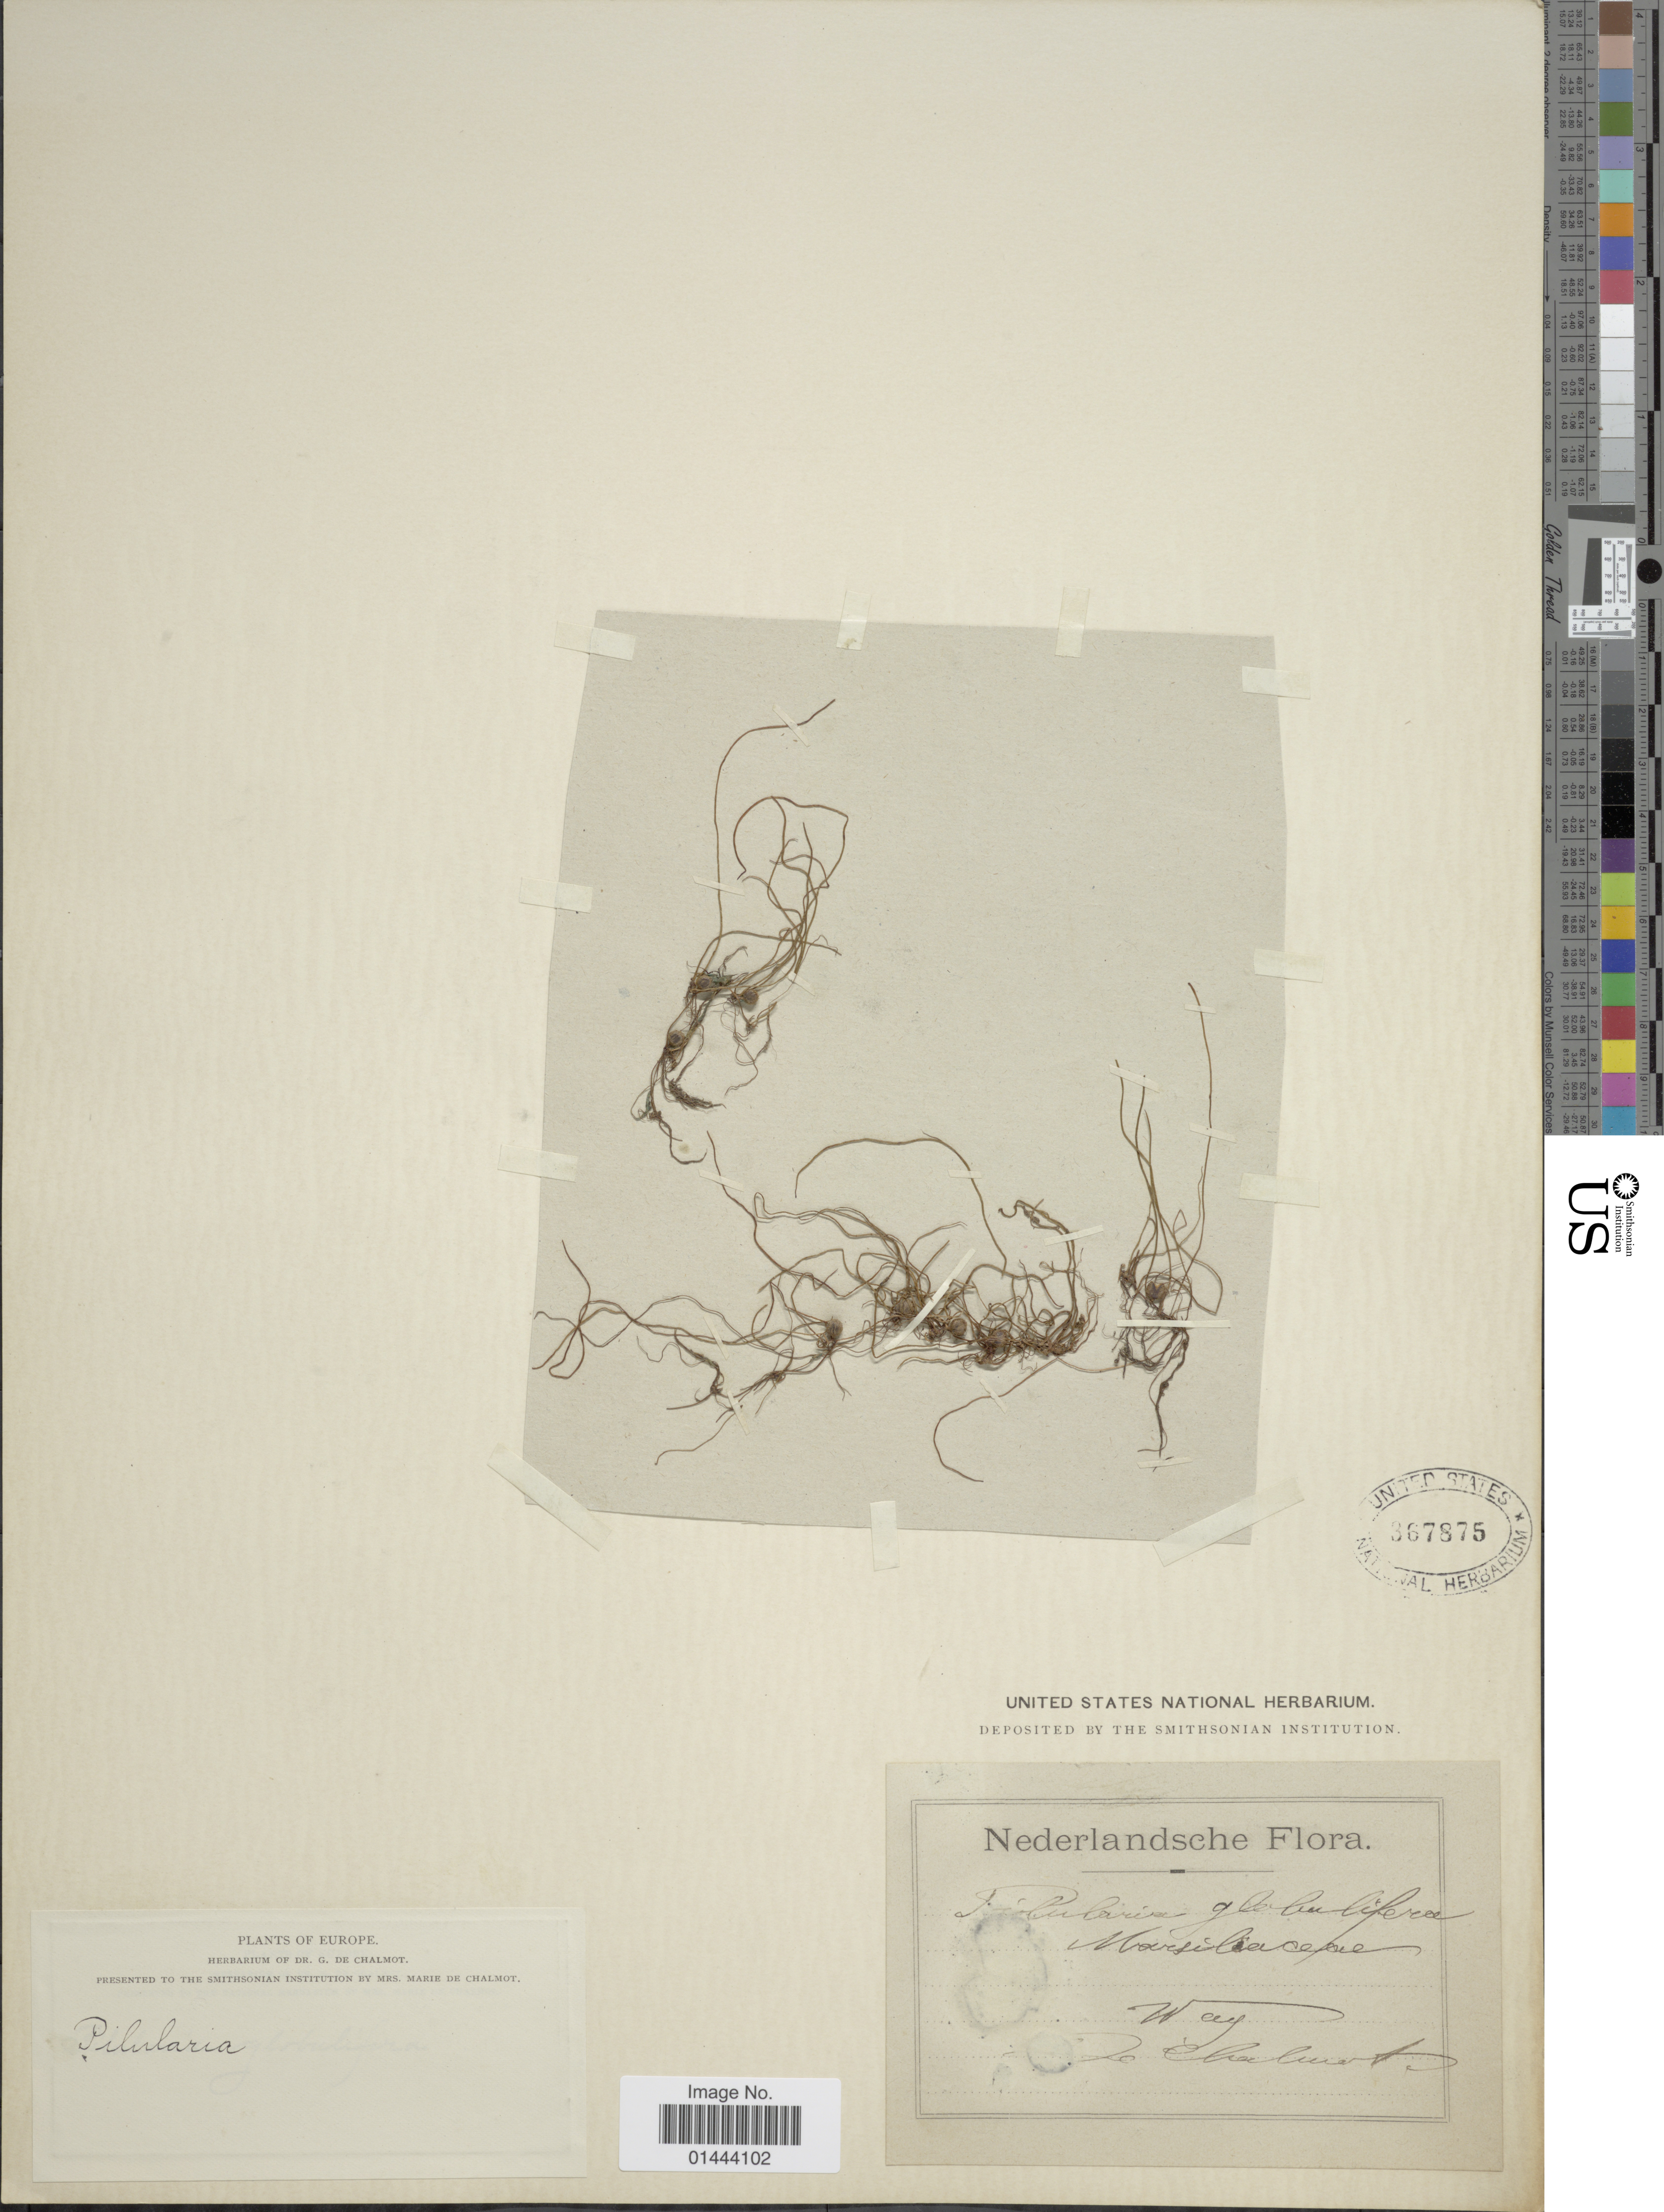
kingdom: Plantae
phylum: Tracheophyta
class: Polypodiopsida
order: Salviniales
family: Marsileaceae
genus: Pilularia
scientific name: Pilularia globulifera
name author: L.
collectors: G. de Chalmot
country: Netherlands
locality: Europe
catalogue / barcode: US 367875